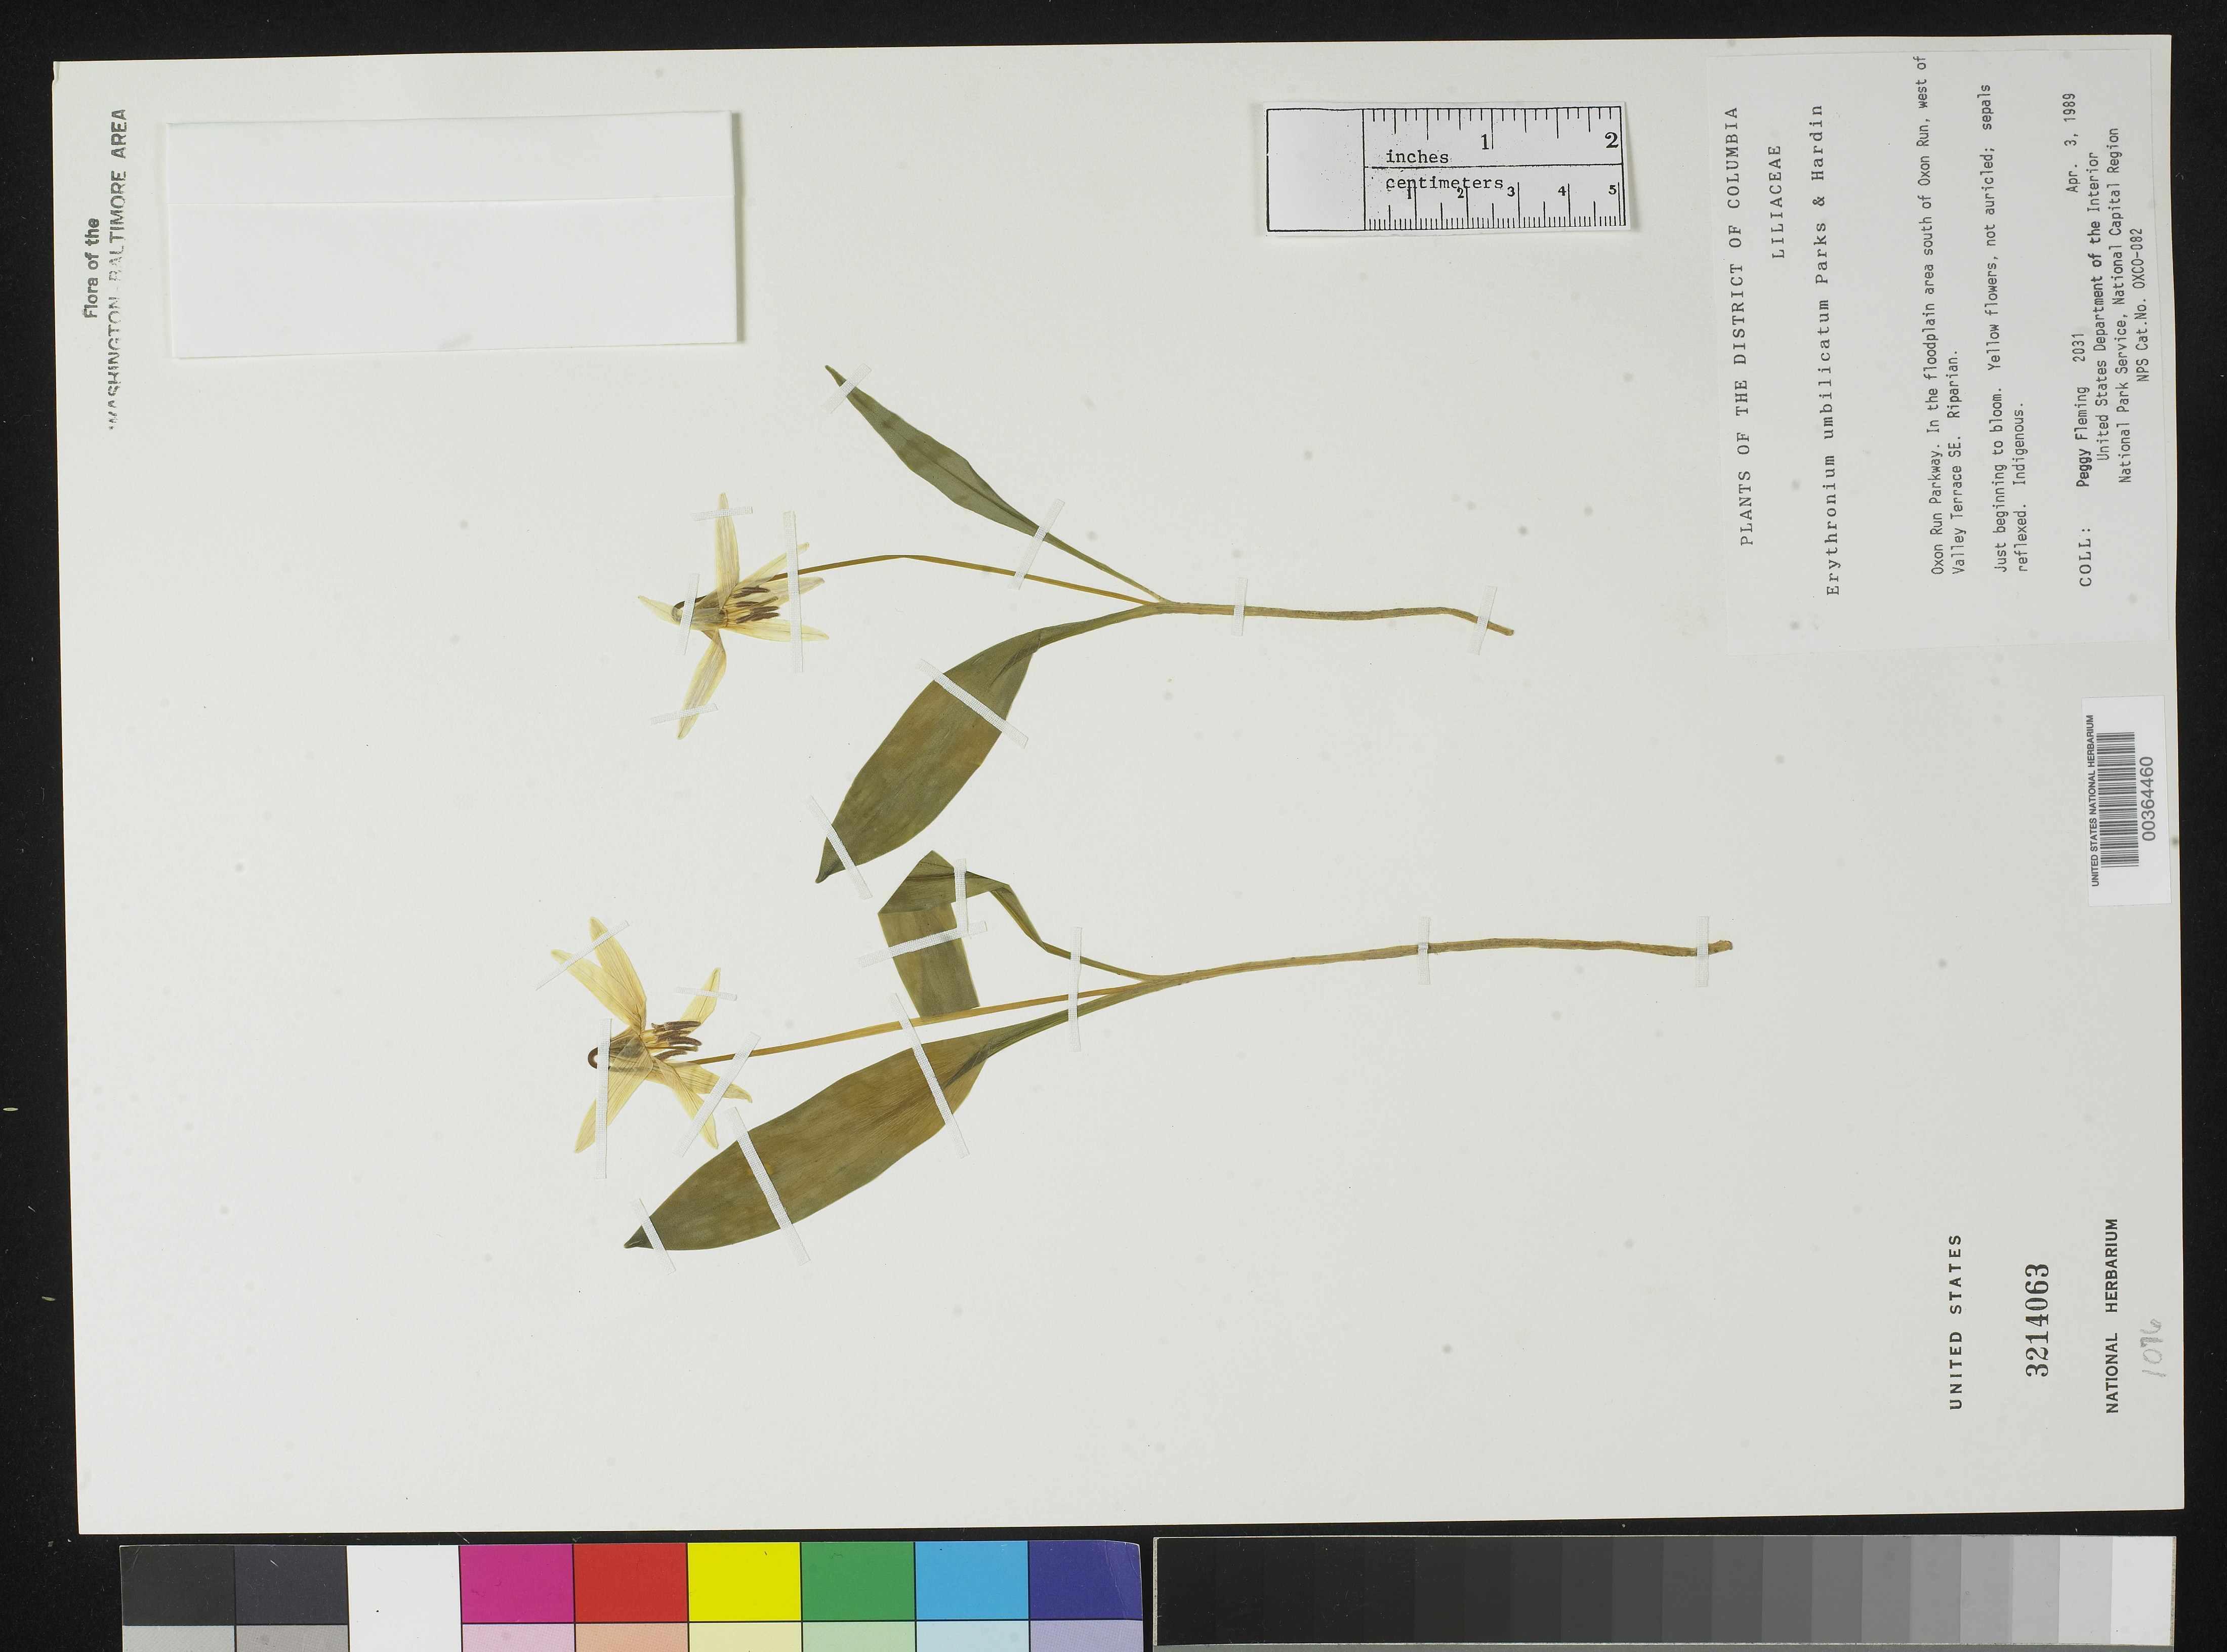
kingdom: Plantae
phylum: Tracheophyta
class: Liliopsida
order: Liliales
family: Liliaceae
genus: Erythronium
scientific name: Erythronium umbilicatum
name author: C.R. Parks & Hardin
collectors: P. Fleming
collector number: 2031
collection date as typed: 03 Apr 1990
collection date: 1990-04-03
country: United States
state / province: District of Columbia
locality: Oxon Run Parkway, floodplain area S of Oxon Run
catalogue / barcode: US 3214063